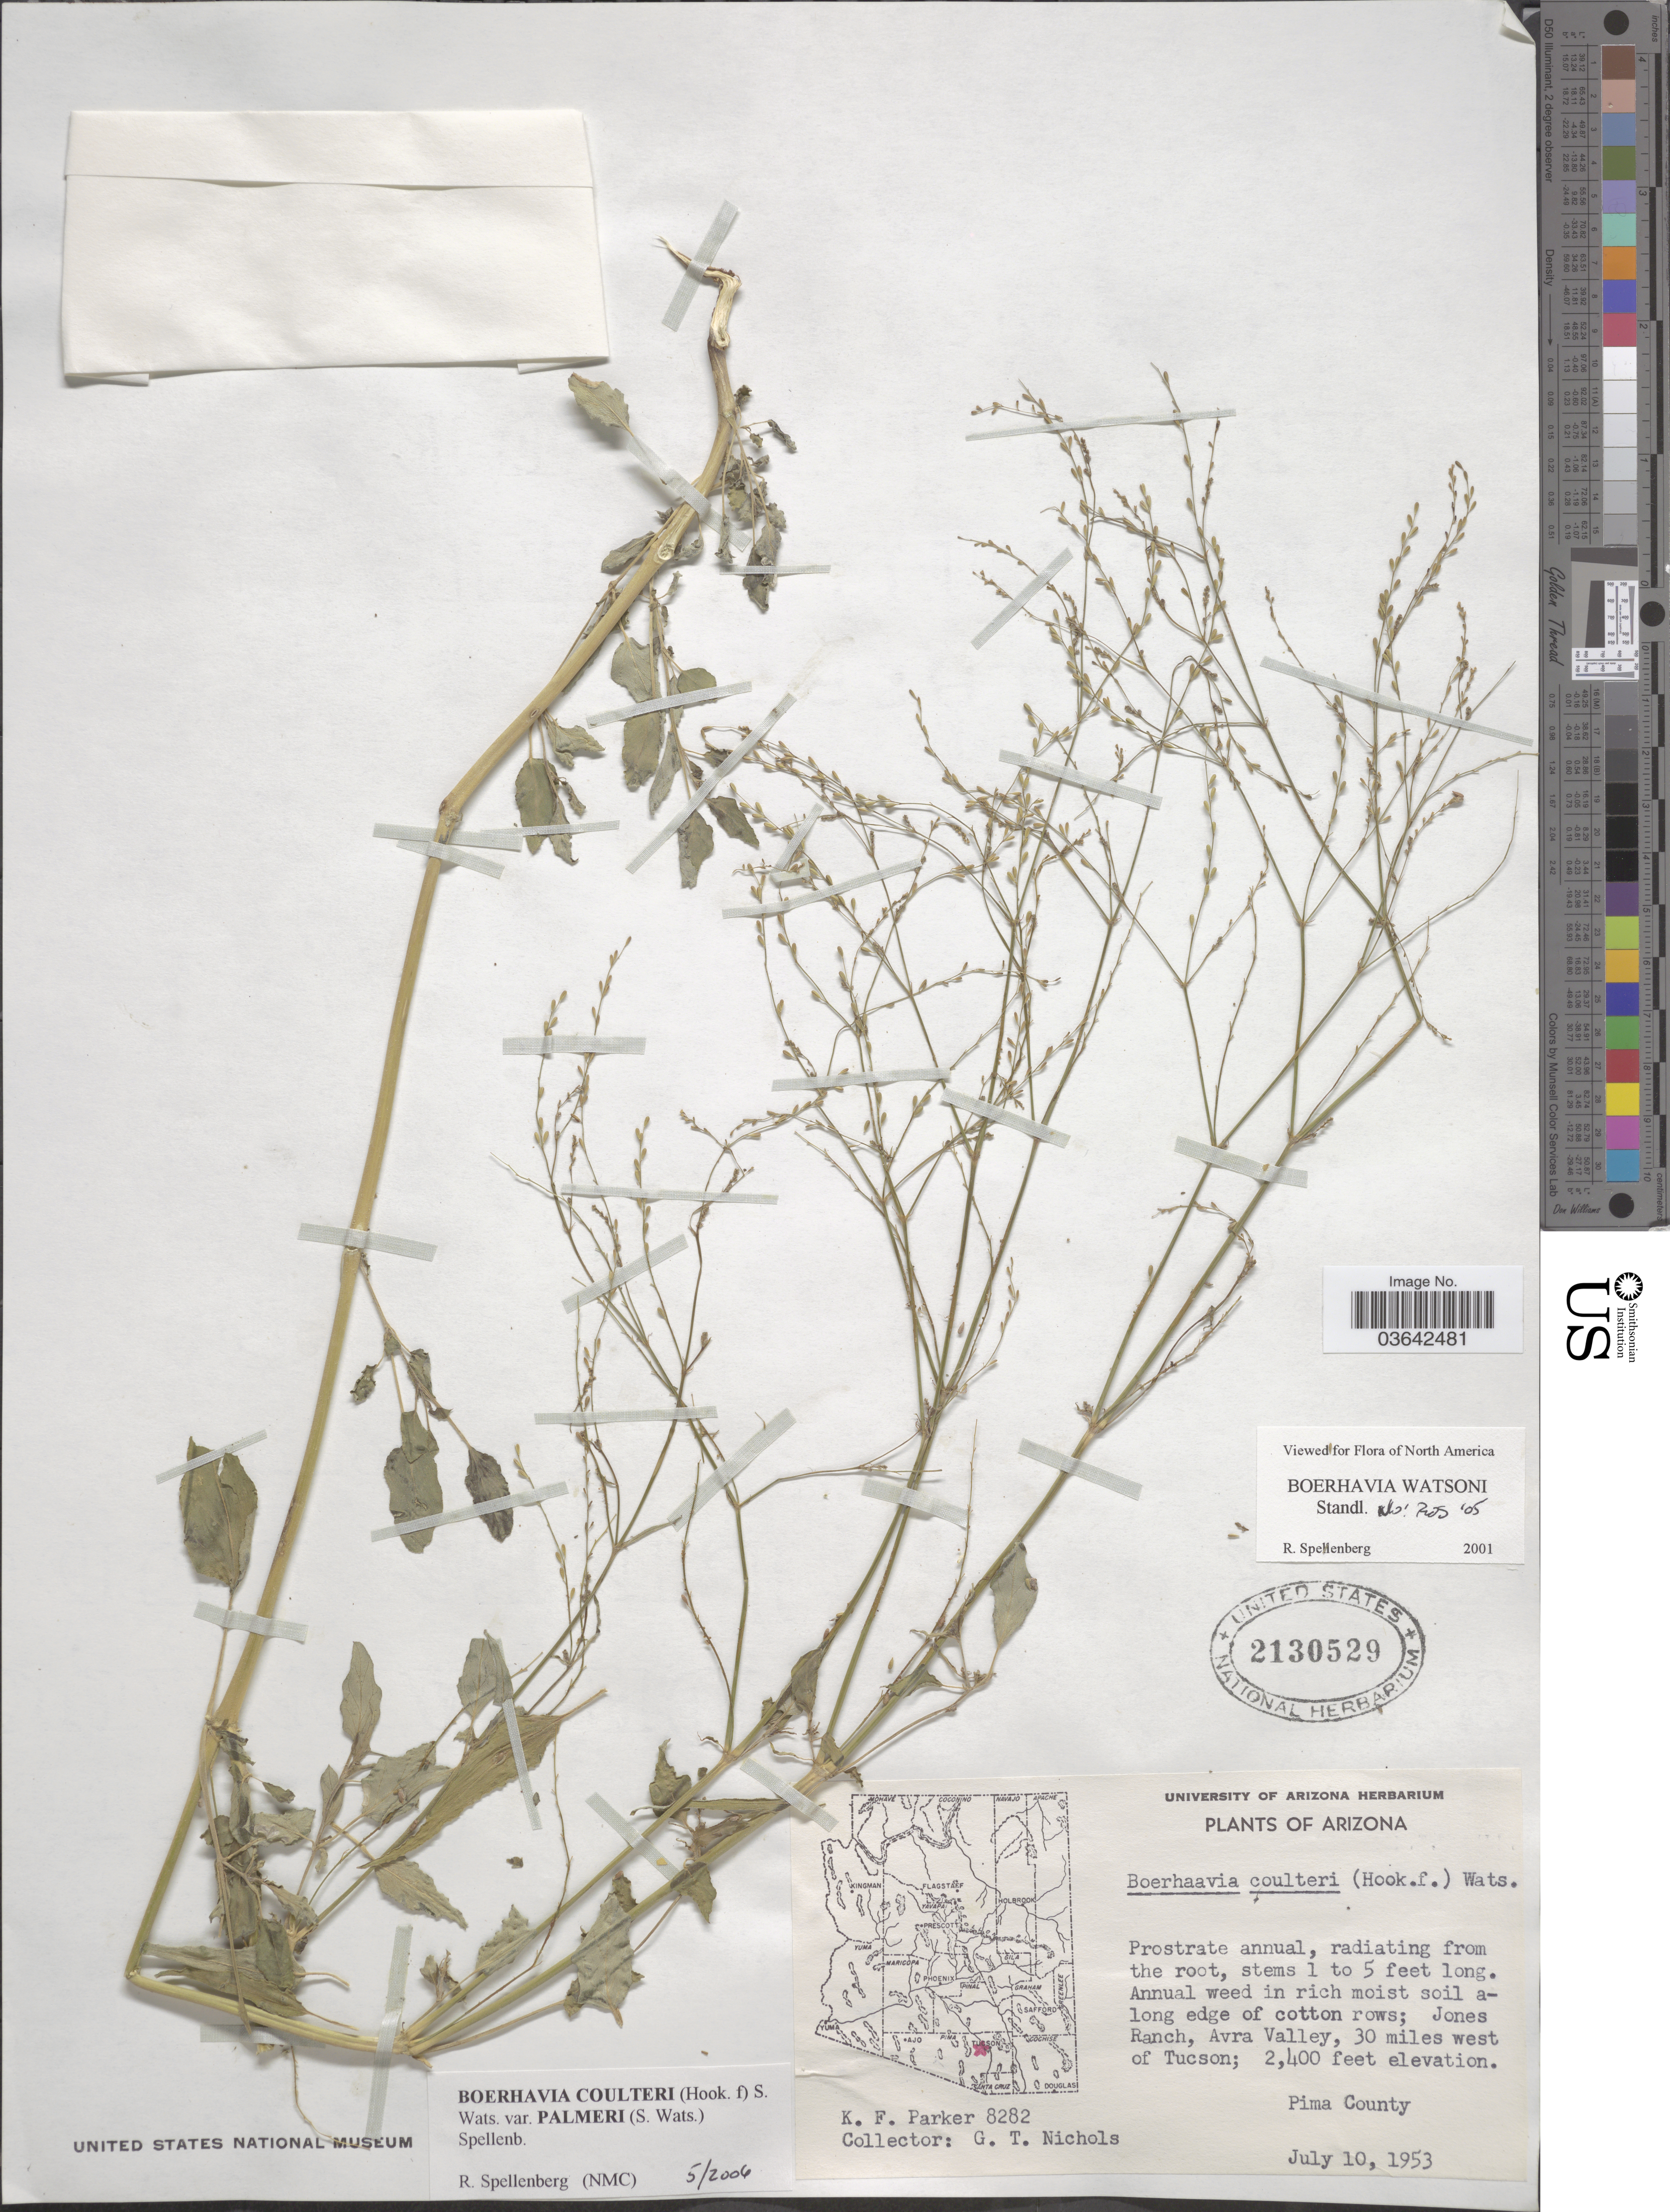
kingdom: Plantae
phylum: Tracheophyta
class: Magnoliopsida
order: Caryophyllales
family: Nyctaginaceae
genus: Boerhavia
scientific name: Boerhavia coulteri var. palmeri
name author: (S. Watson) Spellenb.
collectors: G. Nichols & K. F. Parker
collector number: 8282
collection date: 1953-07-10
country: United States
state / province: Arizona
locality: Jones Ranch, Avra Valley, 30 miles west of Tucson. Pima County.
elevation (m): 732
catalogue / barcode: US 2130529